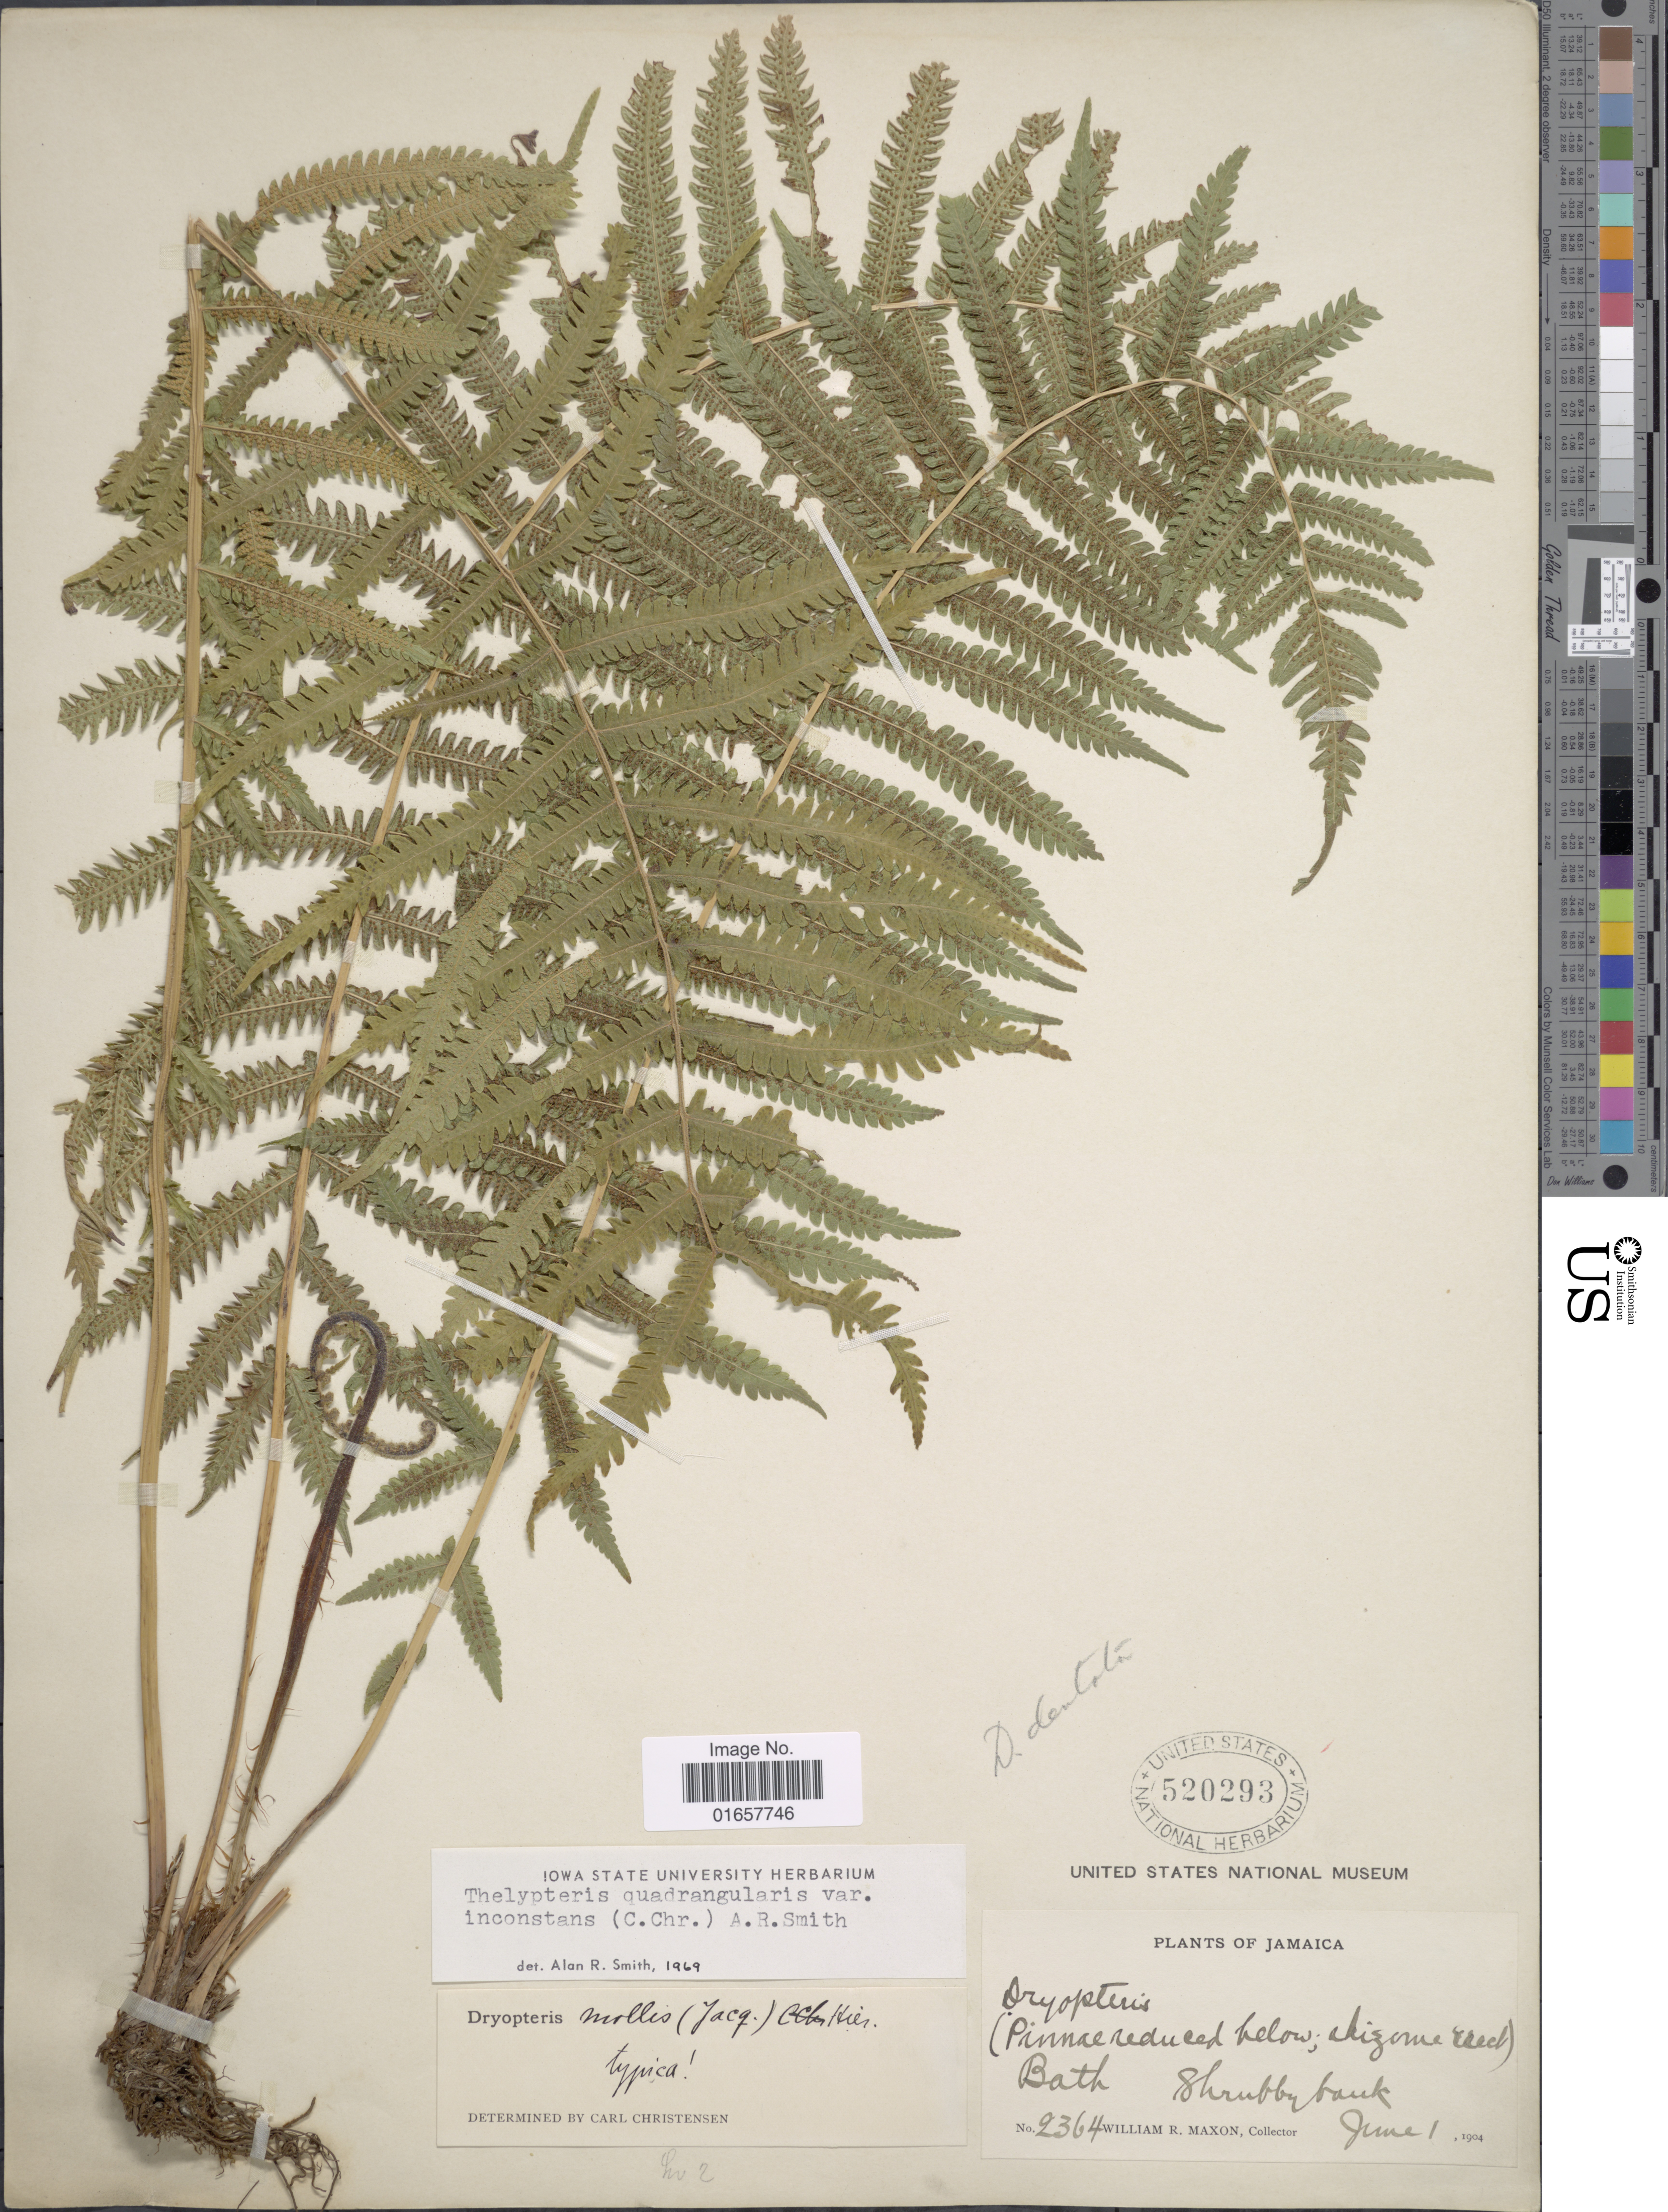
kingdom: Plantae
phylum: Tracheophyta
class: Polypodiopsida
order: Polypodiales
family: Thelypteridaceae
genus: Christella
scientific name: Christella hispidula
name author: (Decne.) Holttum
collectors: W. R. Maxon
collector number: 2364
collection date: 1904-06-01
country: Jamaica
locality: Jamaica, (Pinnae reduced below Akizone road), Bath Shrubby bank.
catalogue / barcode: US 520293